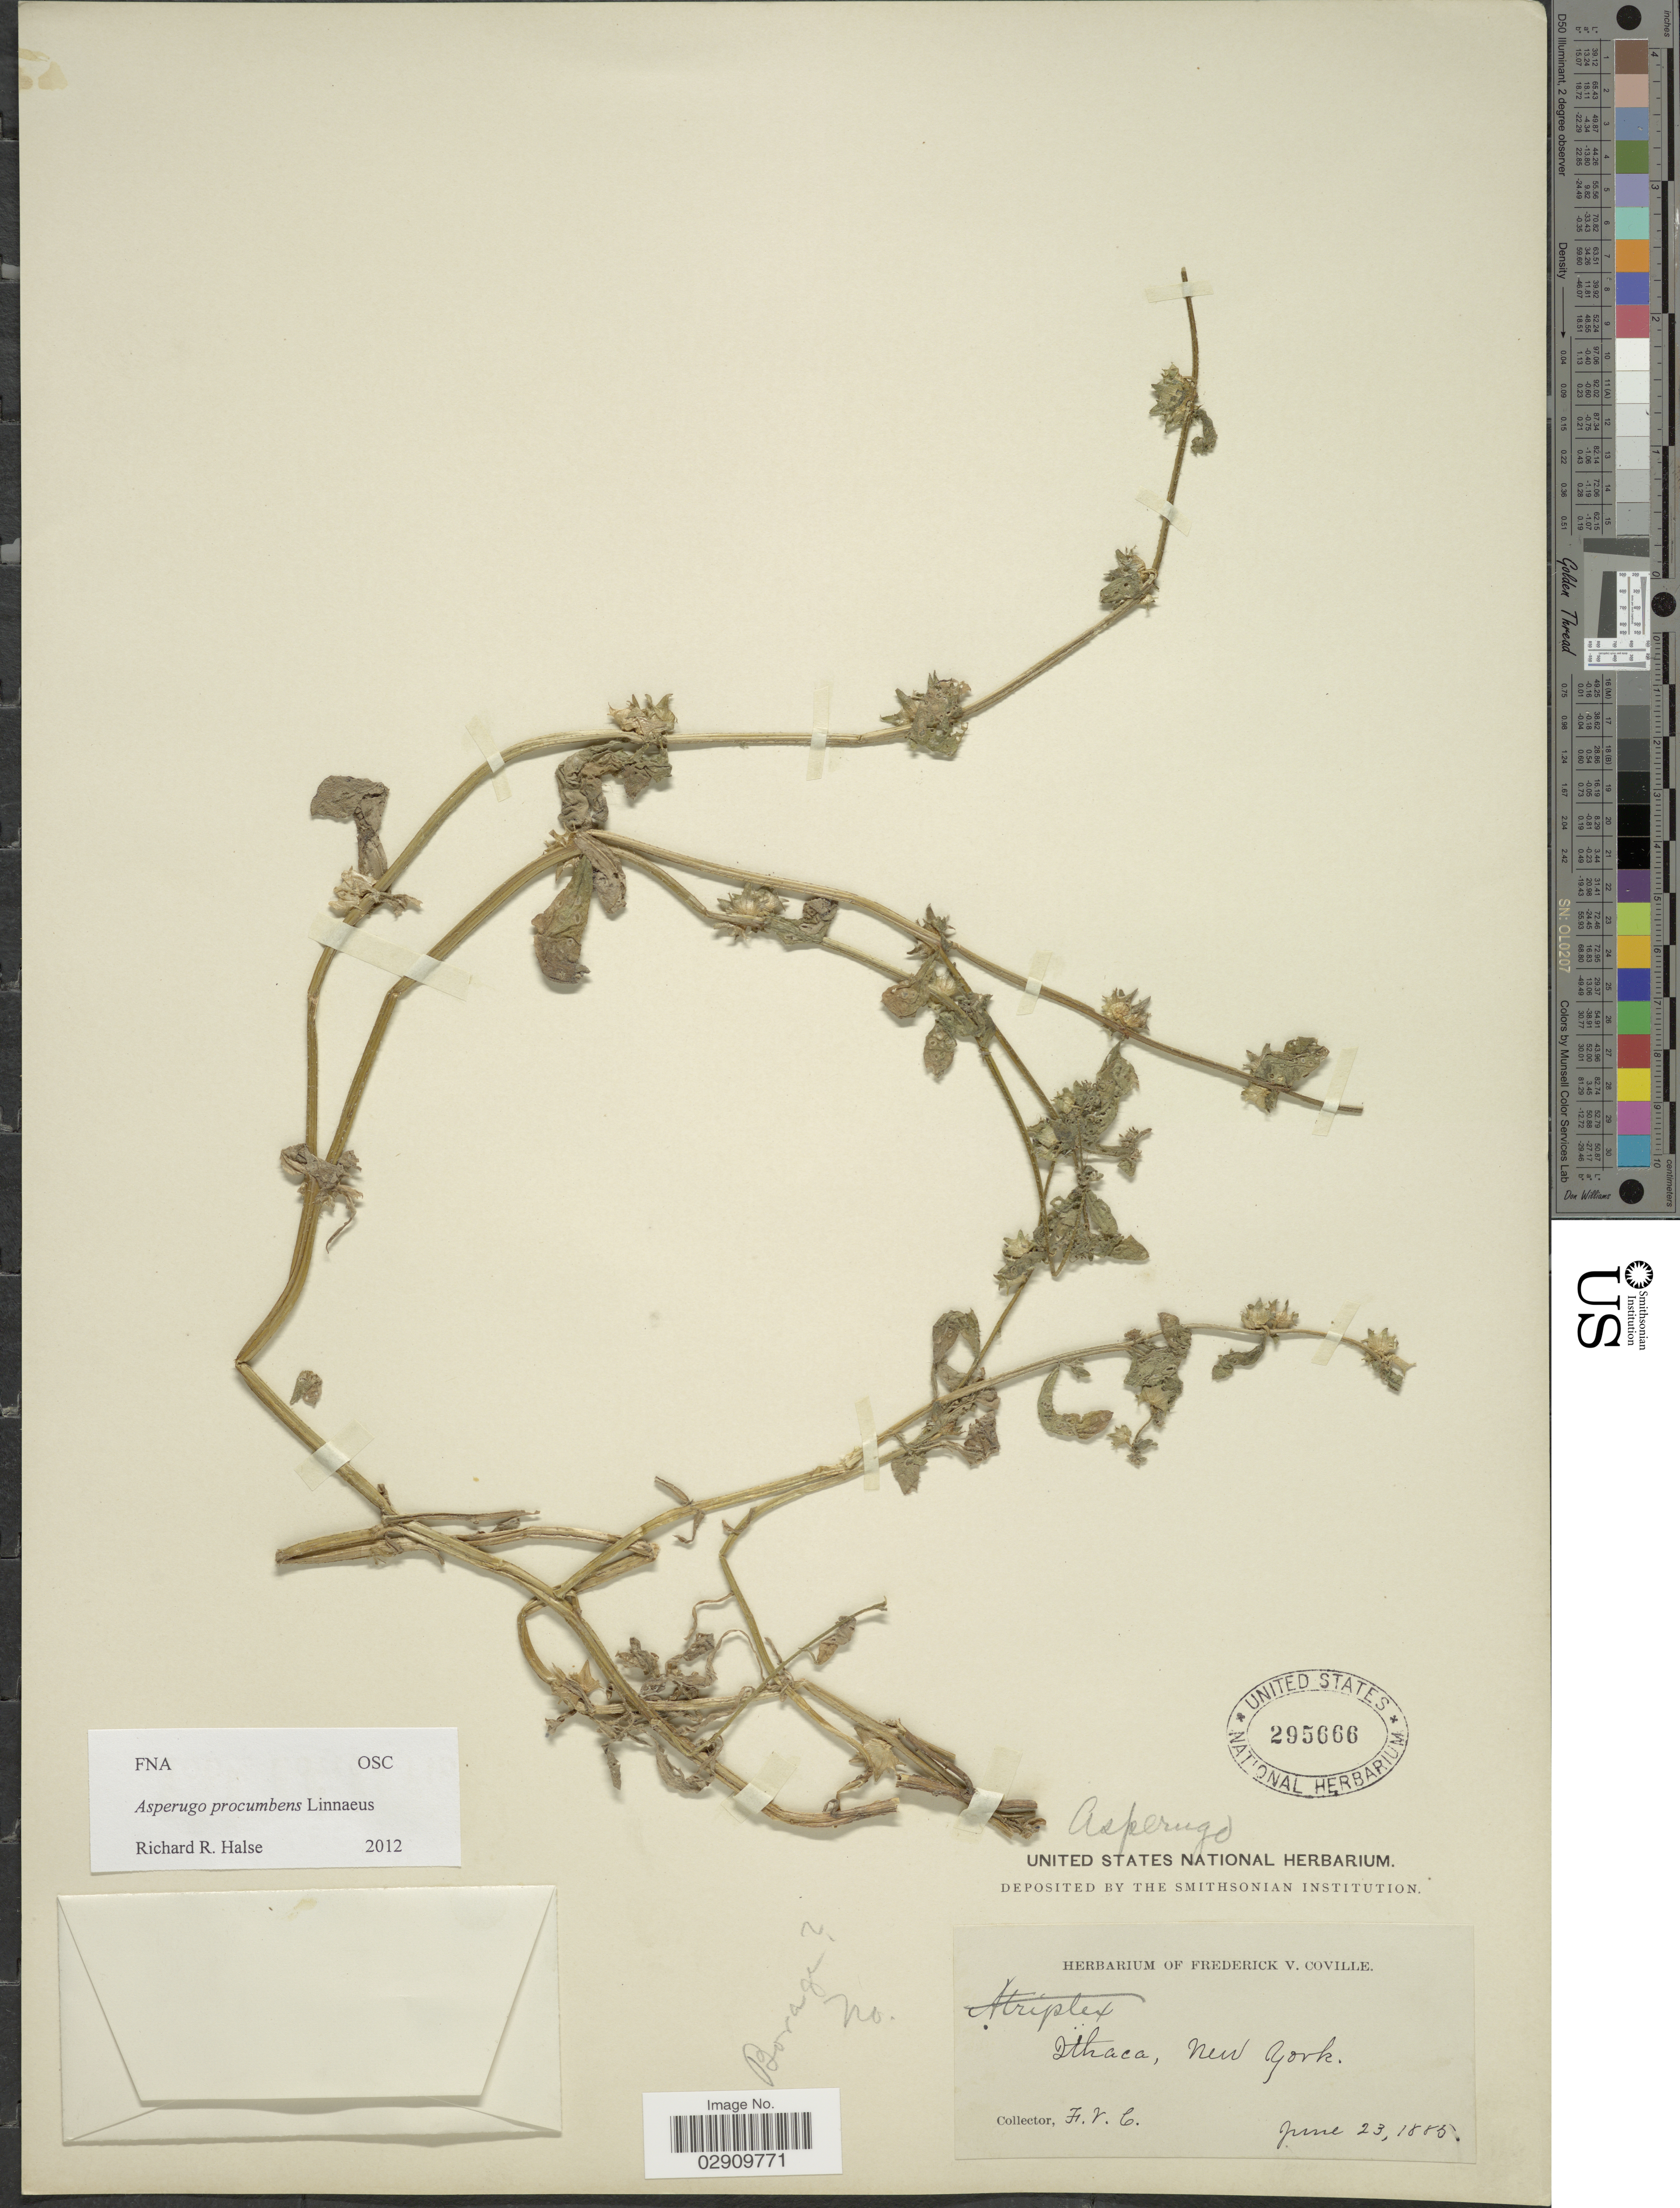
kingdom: Plantae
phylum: Tracheophyta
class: Magnoliopsida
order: Boraginales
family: Boraginaceae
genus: Asperugo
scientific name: Asperugo procumbens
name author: L.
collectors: F. V. Coville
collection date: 1885-06-23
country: United States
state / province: New York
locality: Ithaca.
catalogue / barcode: US 295666